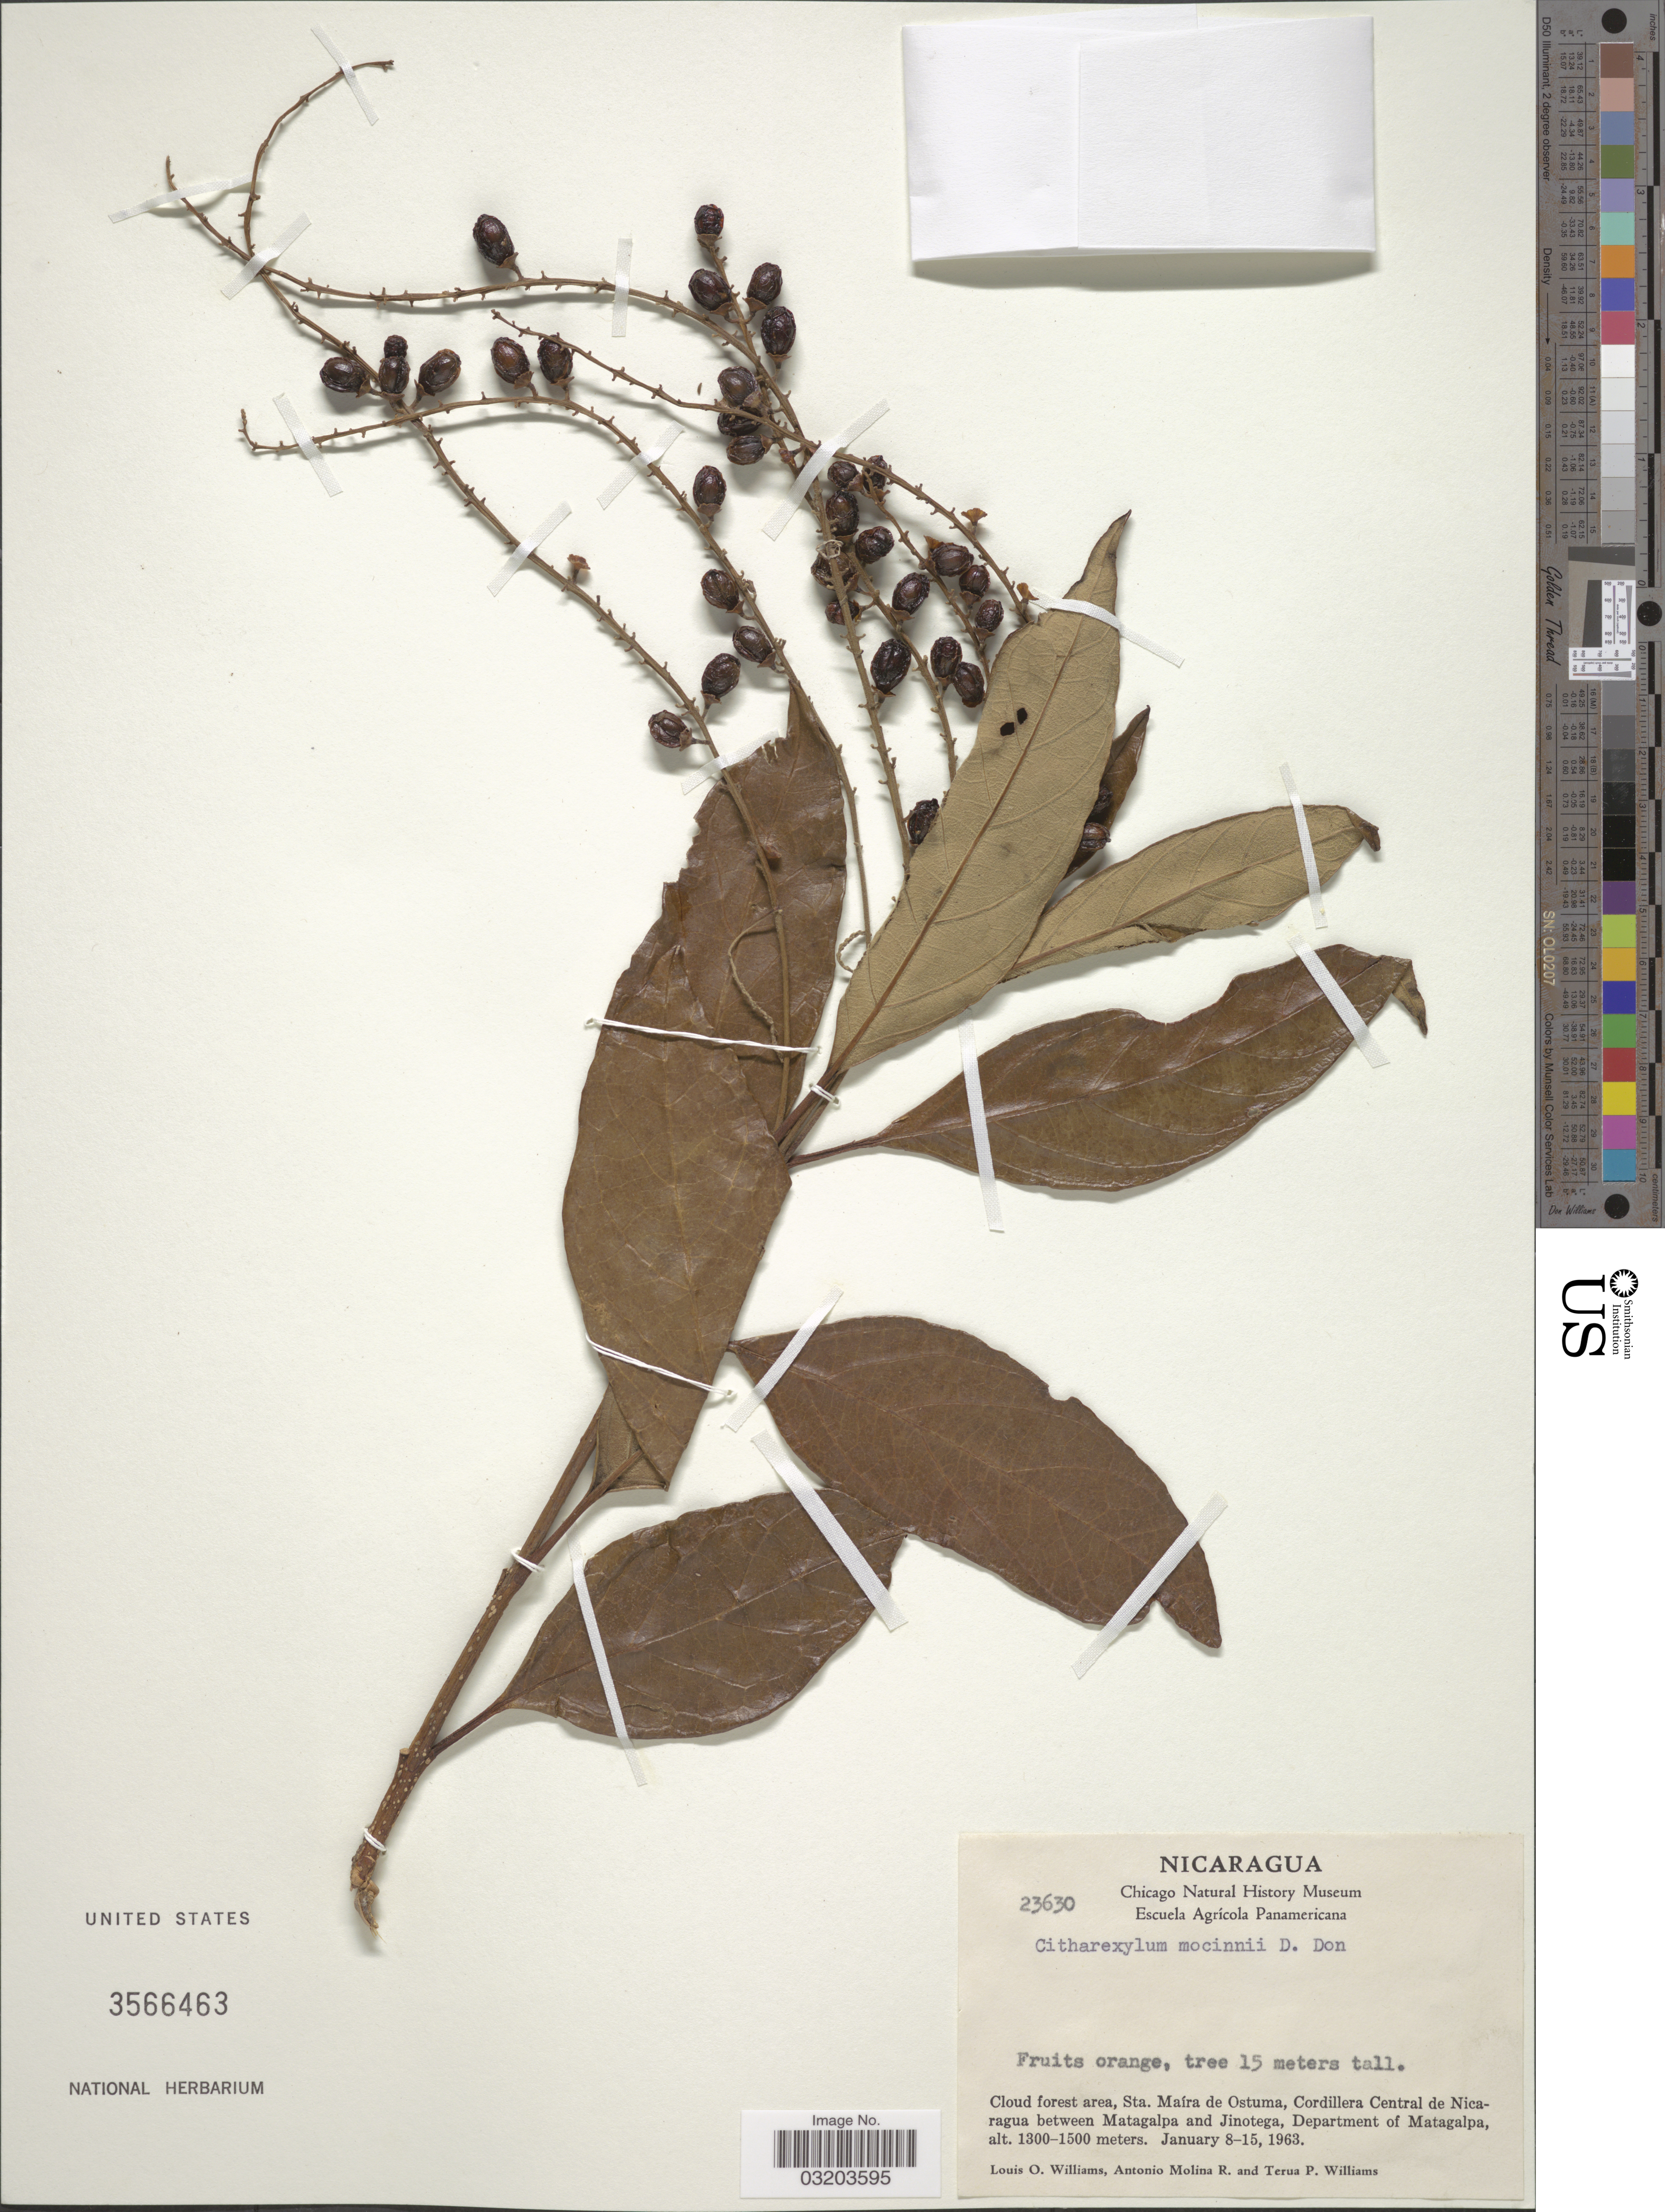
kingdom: Plantae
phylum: Tracheophyta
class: Magnoliopsida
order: Lamiales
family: Verbenaceae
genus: Citharexylum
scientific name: Citharexylum mocinoi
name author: D. Don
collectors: L. O. Williams, A. Molina R. & T. Williams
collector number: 23630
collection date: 1963-01-08/1963-01-15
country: Nicaragua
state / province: Matagalpa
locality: Cloud forest area, Sta. Maíra de Ostuma, Cordillera Central de Nicaragua between Matagalpa and Jinotega, Department of Matagalpa.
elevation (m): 1300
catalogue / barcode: US 3566463